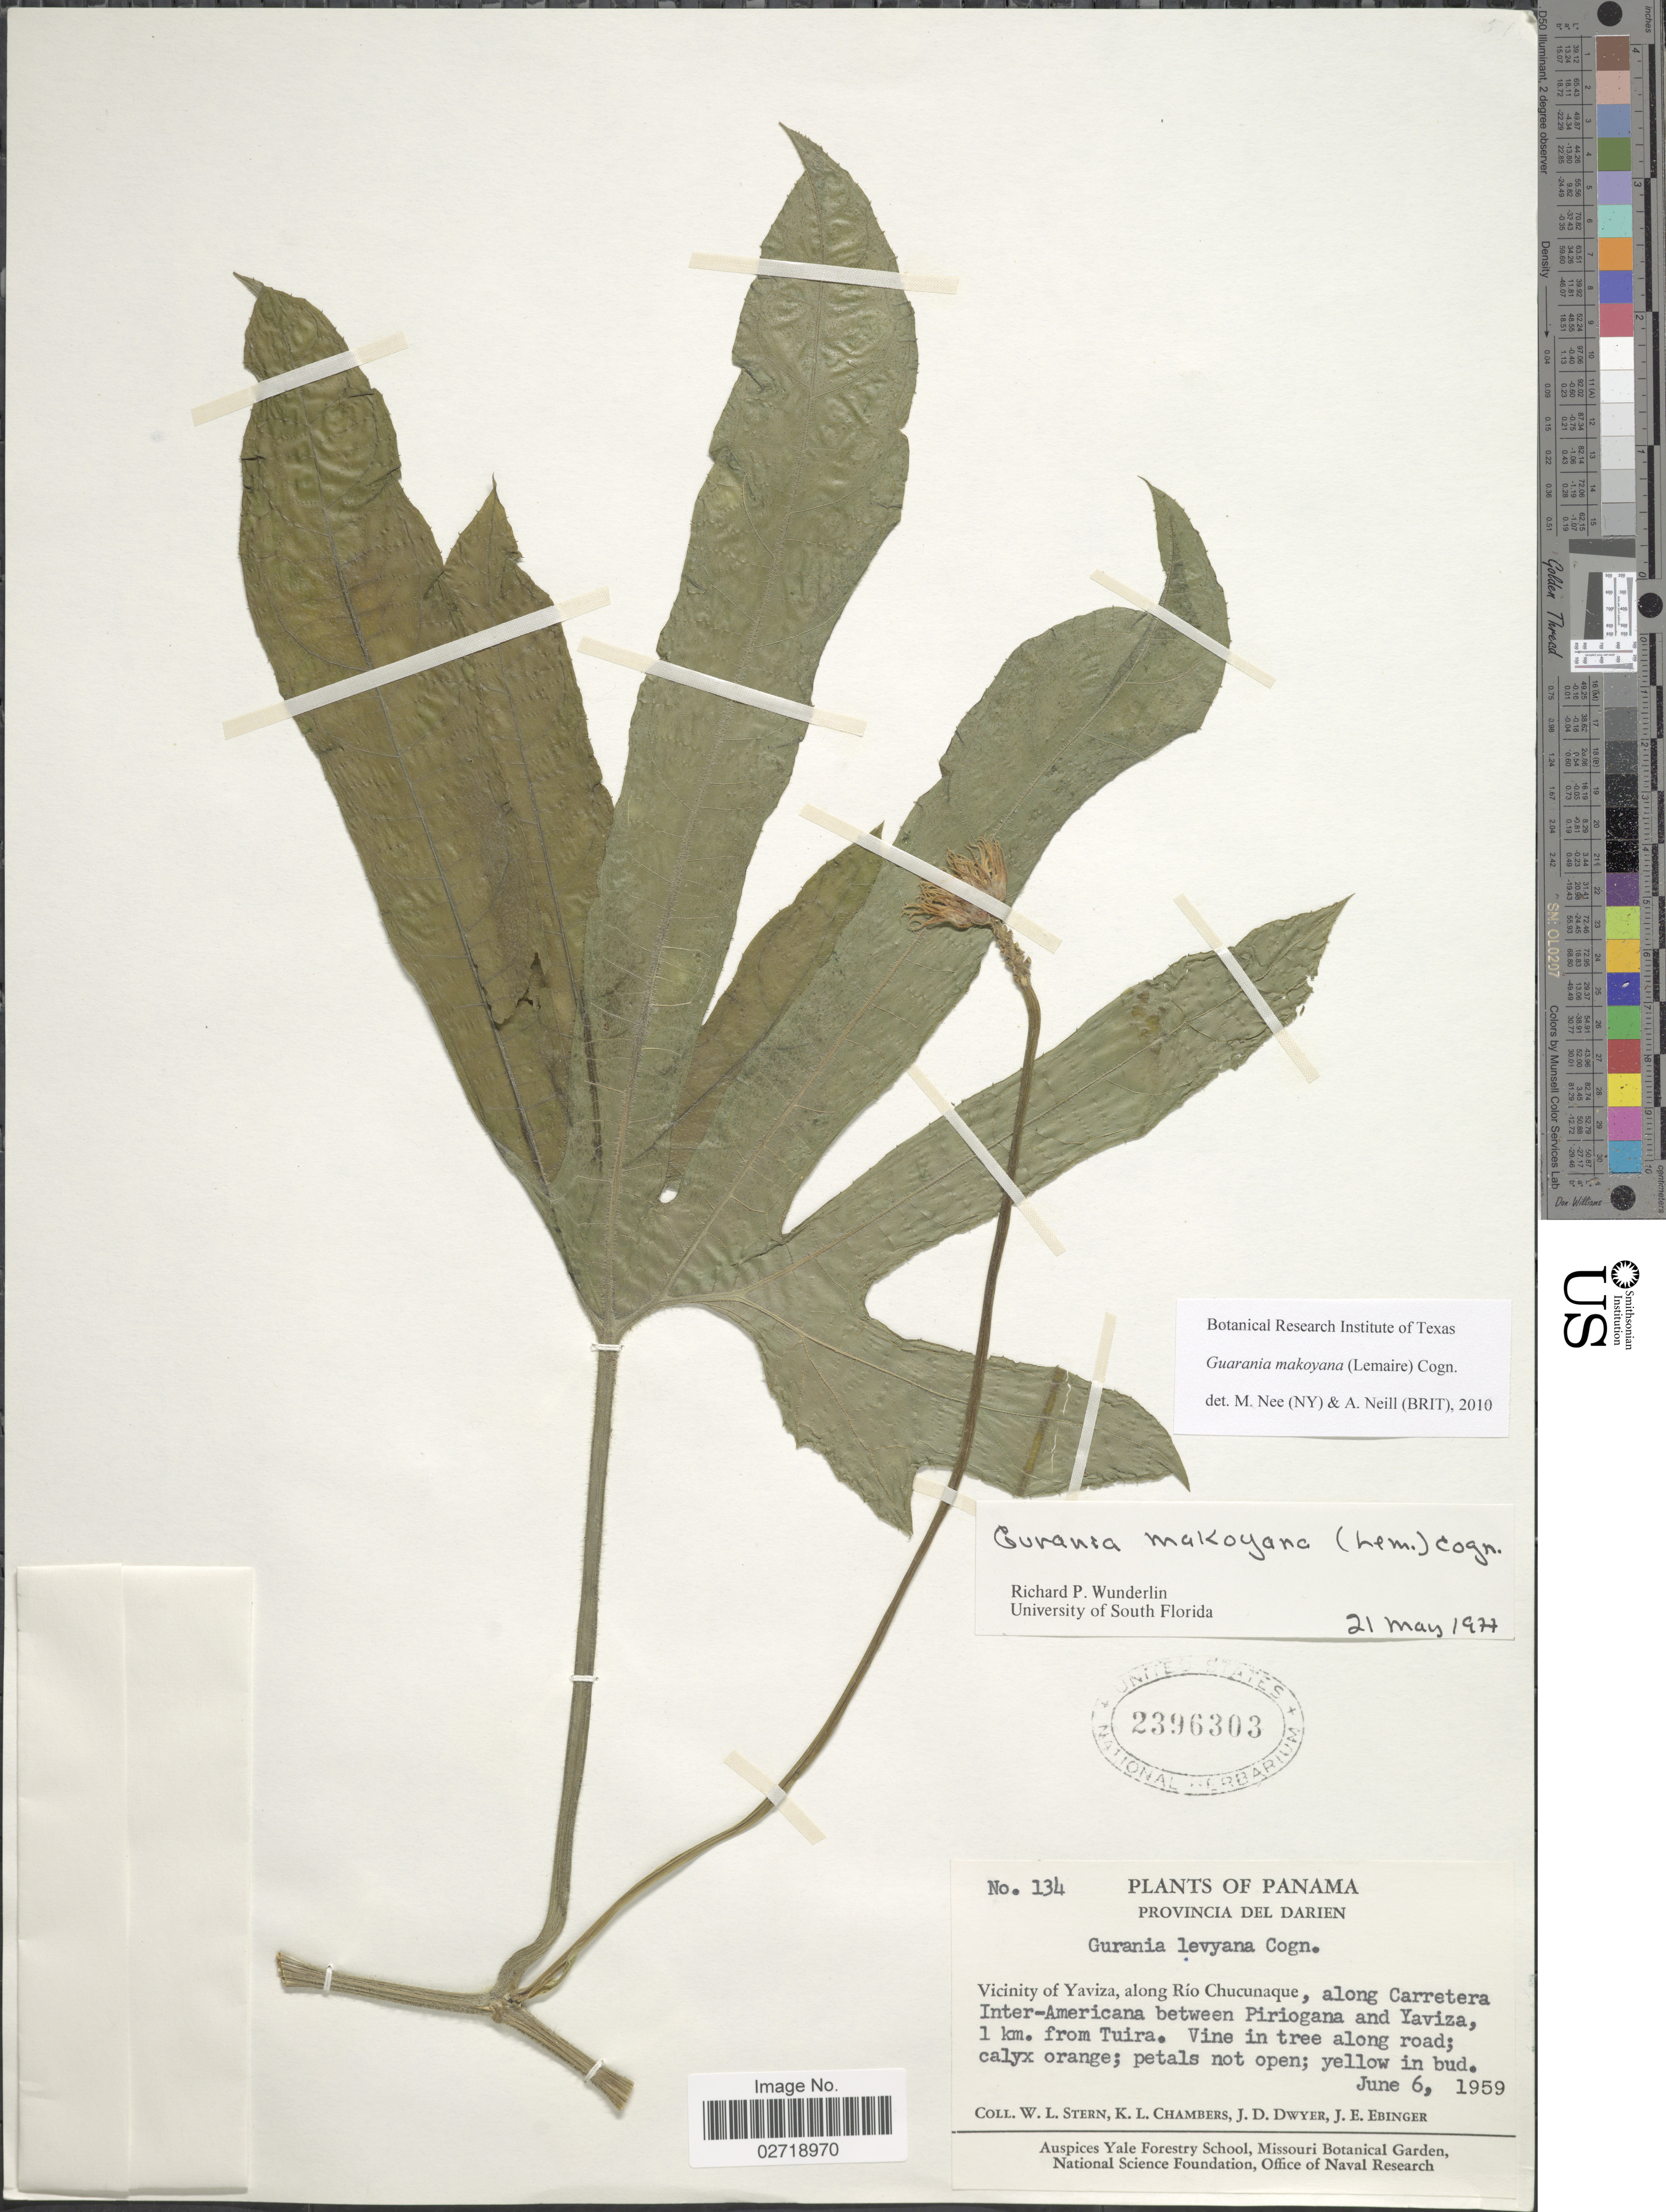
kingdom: Plantae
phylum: Tracheophyta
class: Magnoliopsida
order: Cucurbitales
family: Cucurbitaceae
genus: Gurania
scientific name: Gurania makoyana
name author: (Lem.) Cogn.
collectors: W. L. Stern, K. Chambers, J. D. Dwyer & J. Ebinger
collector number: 134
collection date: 1959-06-06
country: Panama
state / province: Darién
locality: Vicinity of Yaviza, along Rio Chucunaque, along Carretera Inter-Americana between Piriogana and Yaviza, 1 km. from Tuira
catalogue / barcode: US 2396303